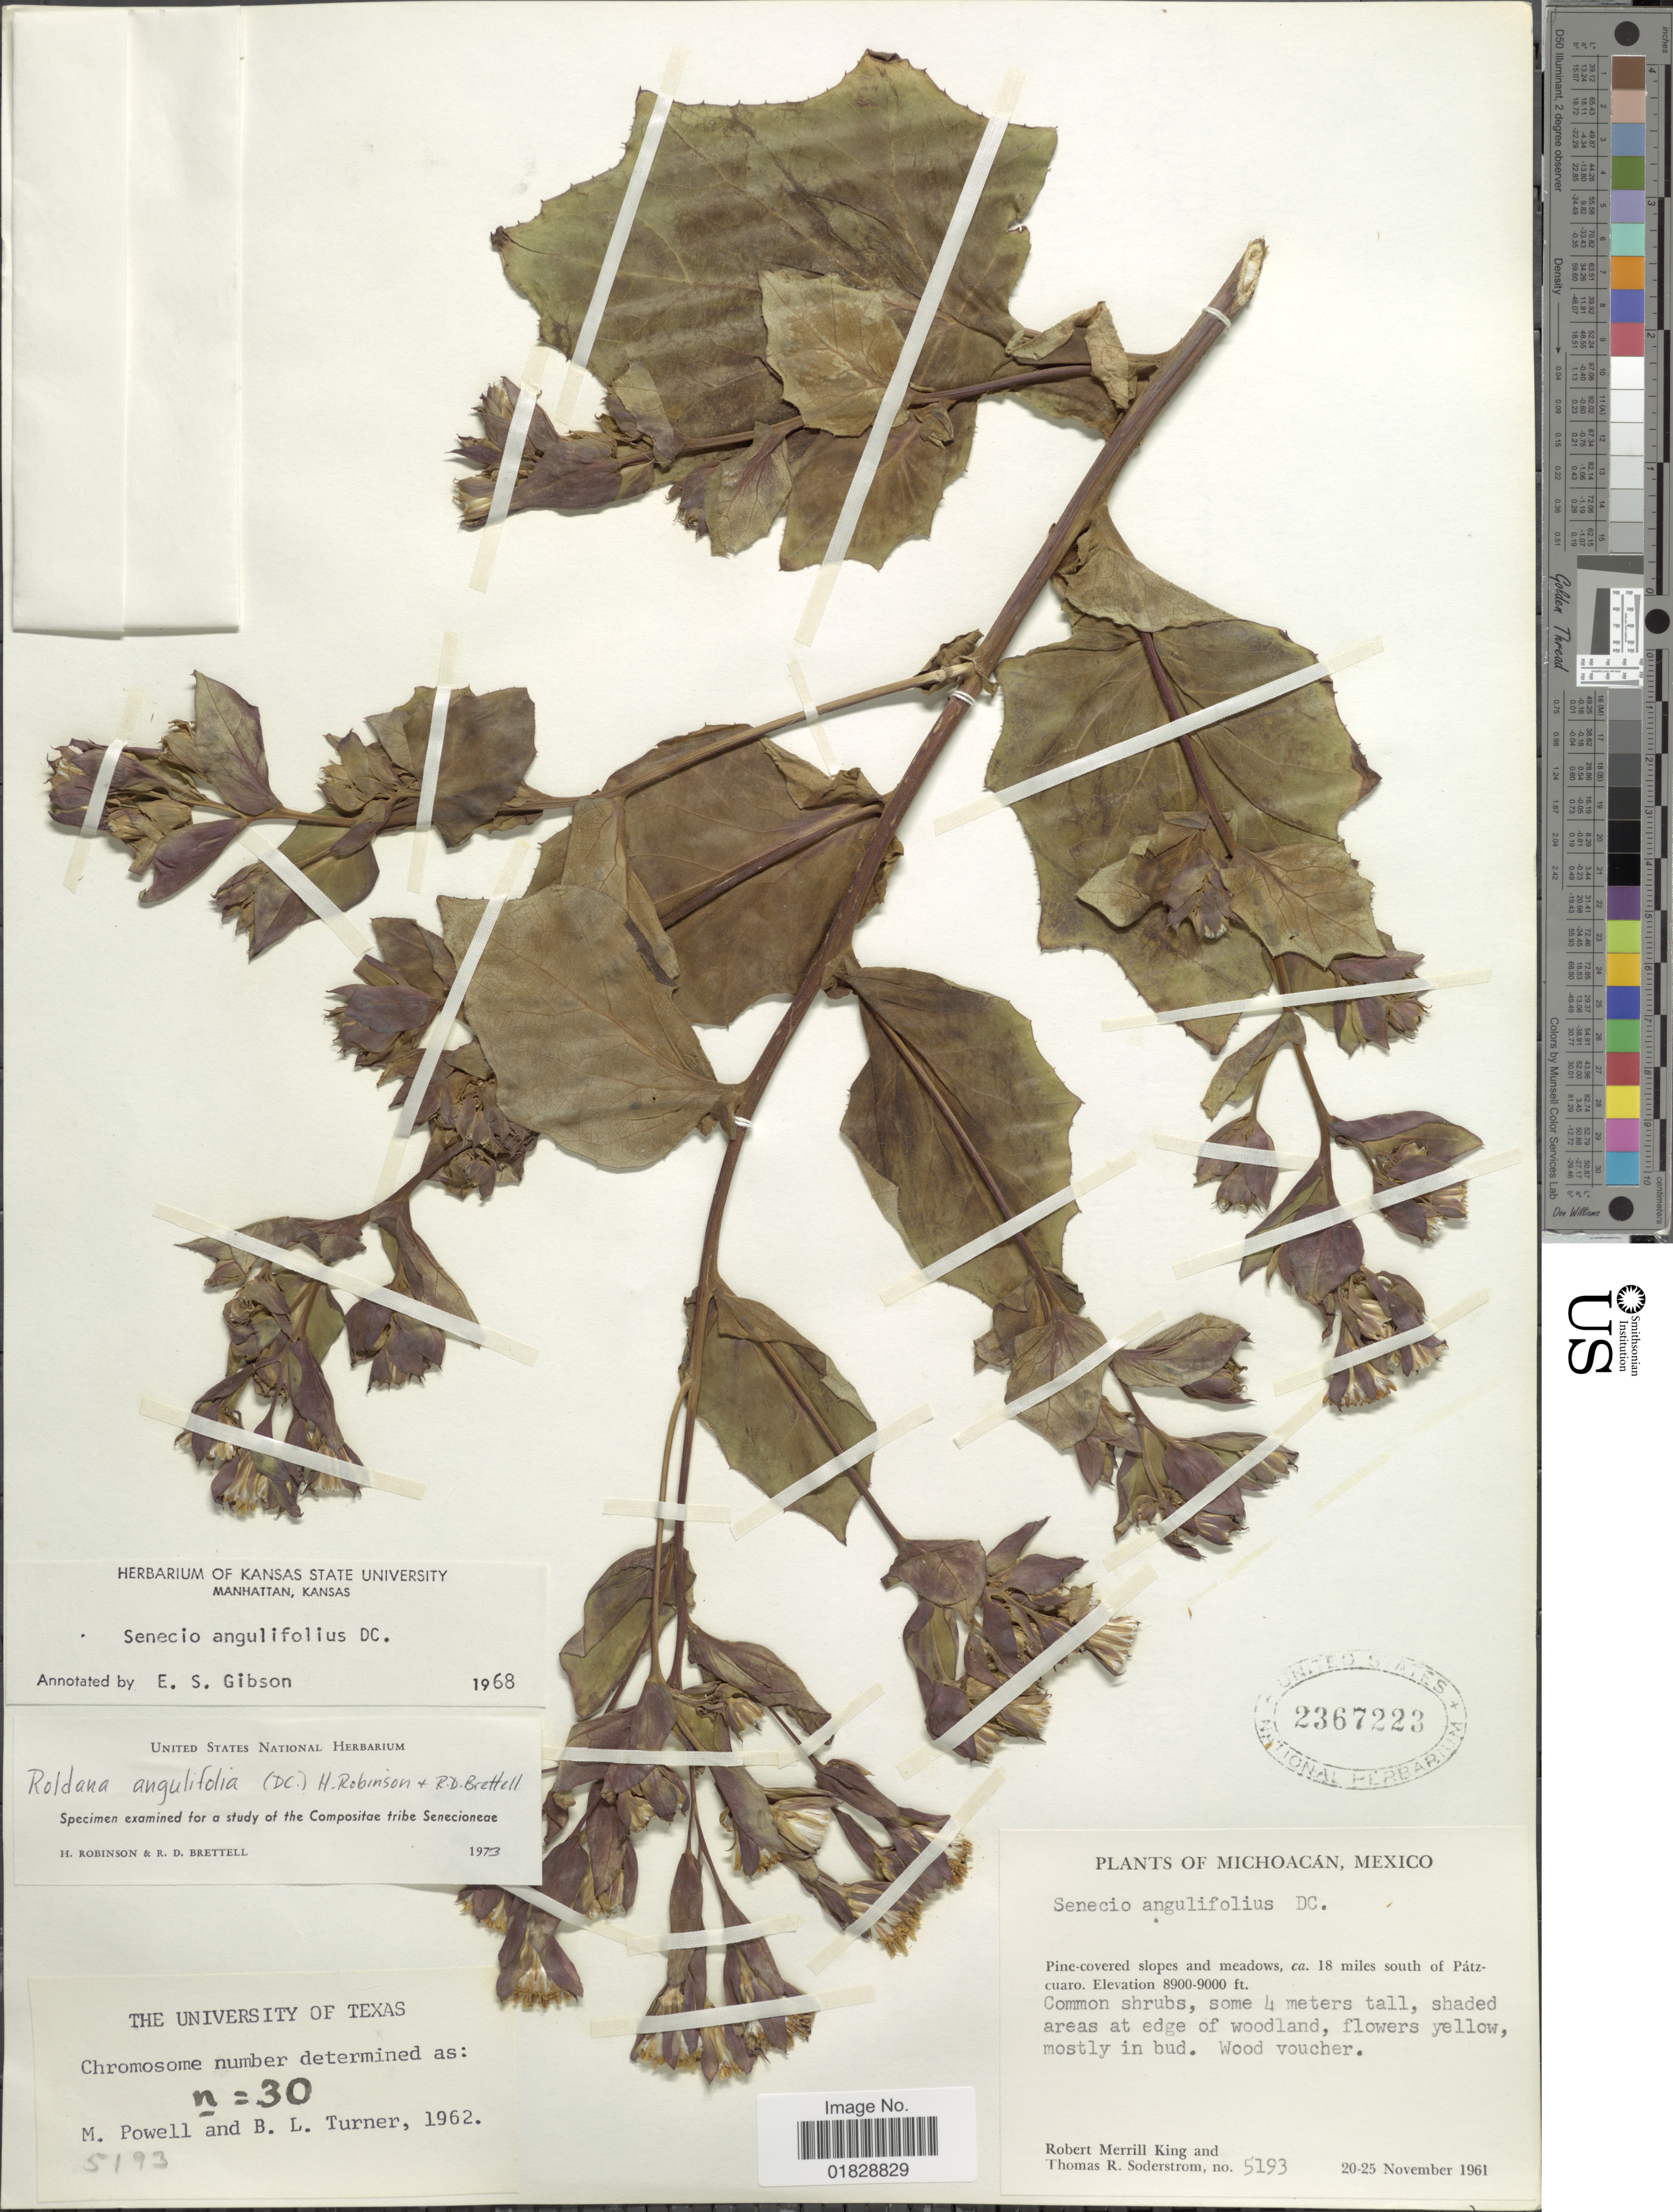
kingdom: Plantae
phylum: Tracheophyta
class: Magnoliopsida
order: Asterales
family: Asteraceae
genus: Roldana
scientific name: Roldana angulifolia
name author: (DC.) H. Rob. & Brettell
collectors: R. M. King & T. R. Soderstrom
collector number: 5193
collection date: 1961-11-20/1961-11-25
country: Mexico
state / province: Michoacán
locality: Pine-covered slopes and meadows, ca. 18 miles south of Pátz-cuaro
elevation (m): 2713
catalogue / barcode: US 2367223